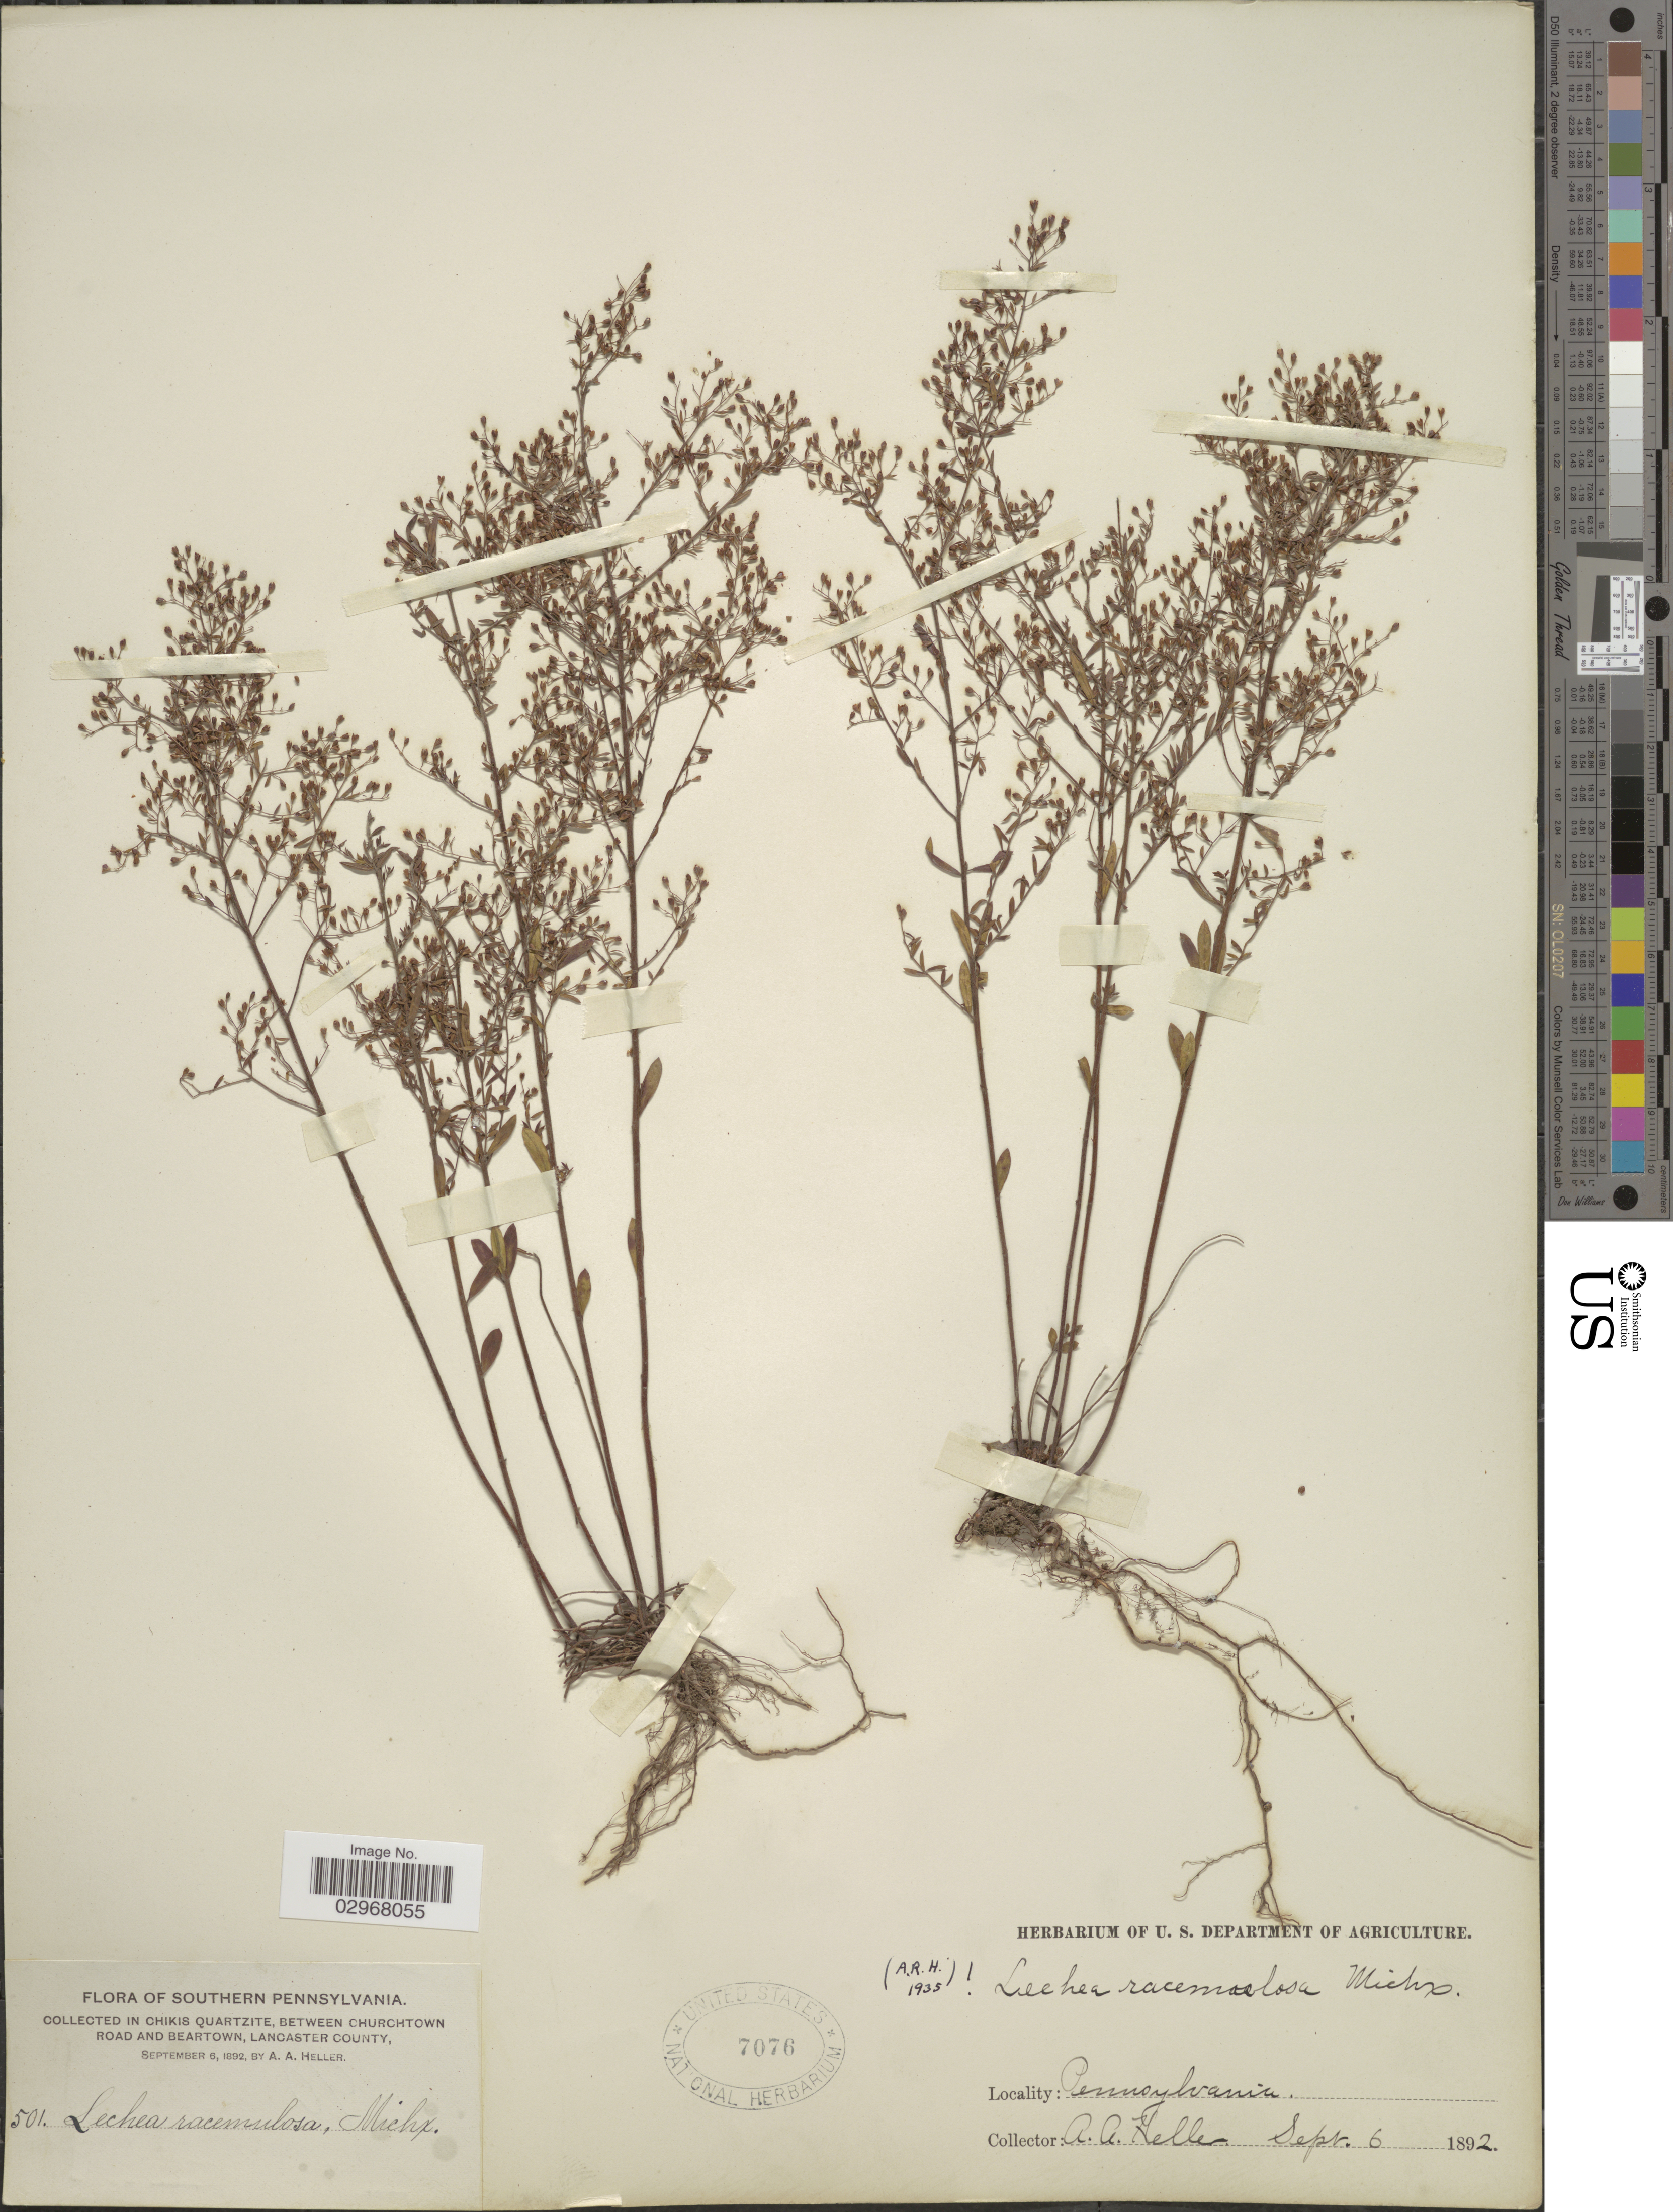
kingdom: Plantae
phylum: Tracheophyta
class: Magnoliopsida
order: Malvales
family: Cistaceae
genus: Lechea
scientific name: Lechea racemulosa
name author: Michx.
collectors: A. A. Heller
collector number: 501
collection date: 1891-09-06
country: United States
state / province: Pennsylvania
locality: Southern Pennsylvania. In Chikis Quartzite, between Churchtown Road and Beartown, Lancaster County.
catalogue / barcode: US 7076